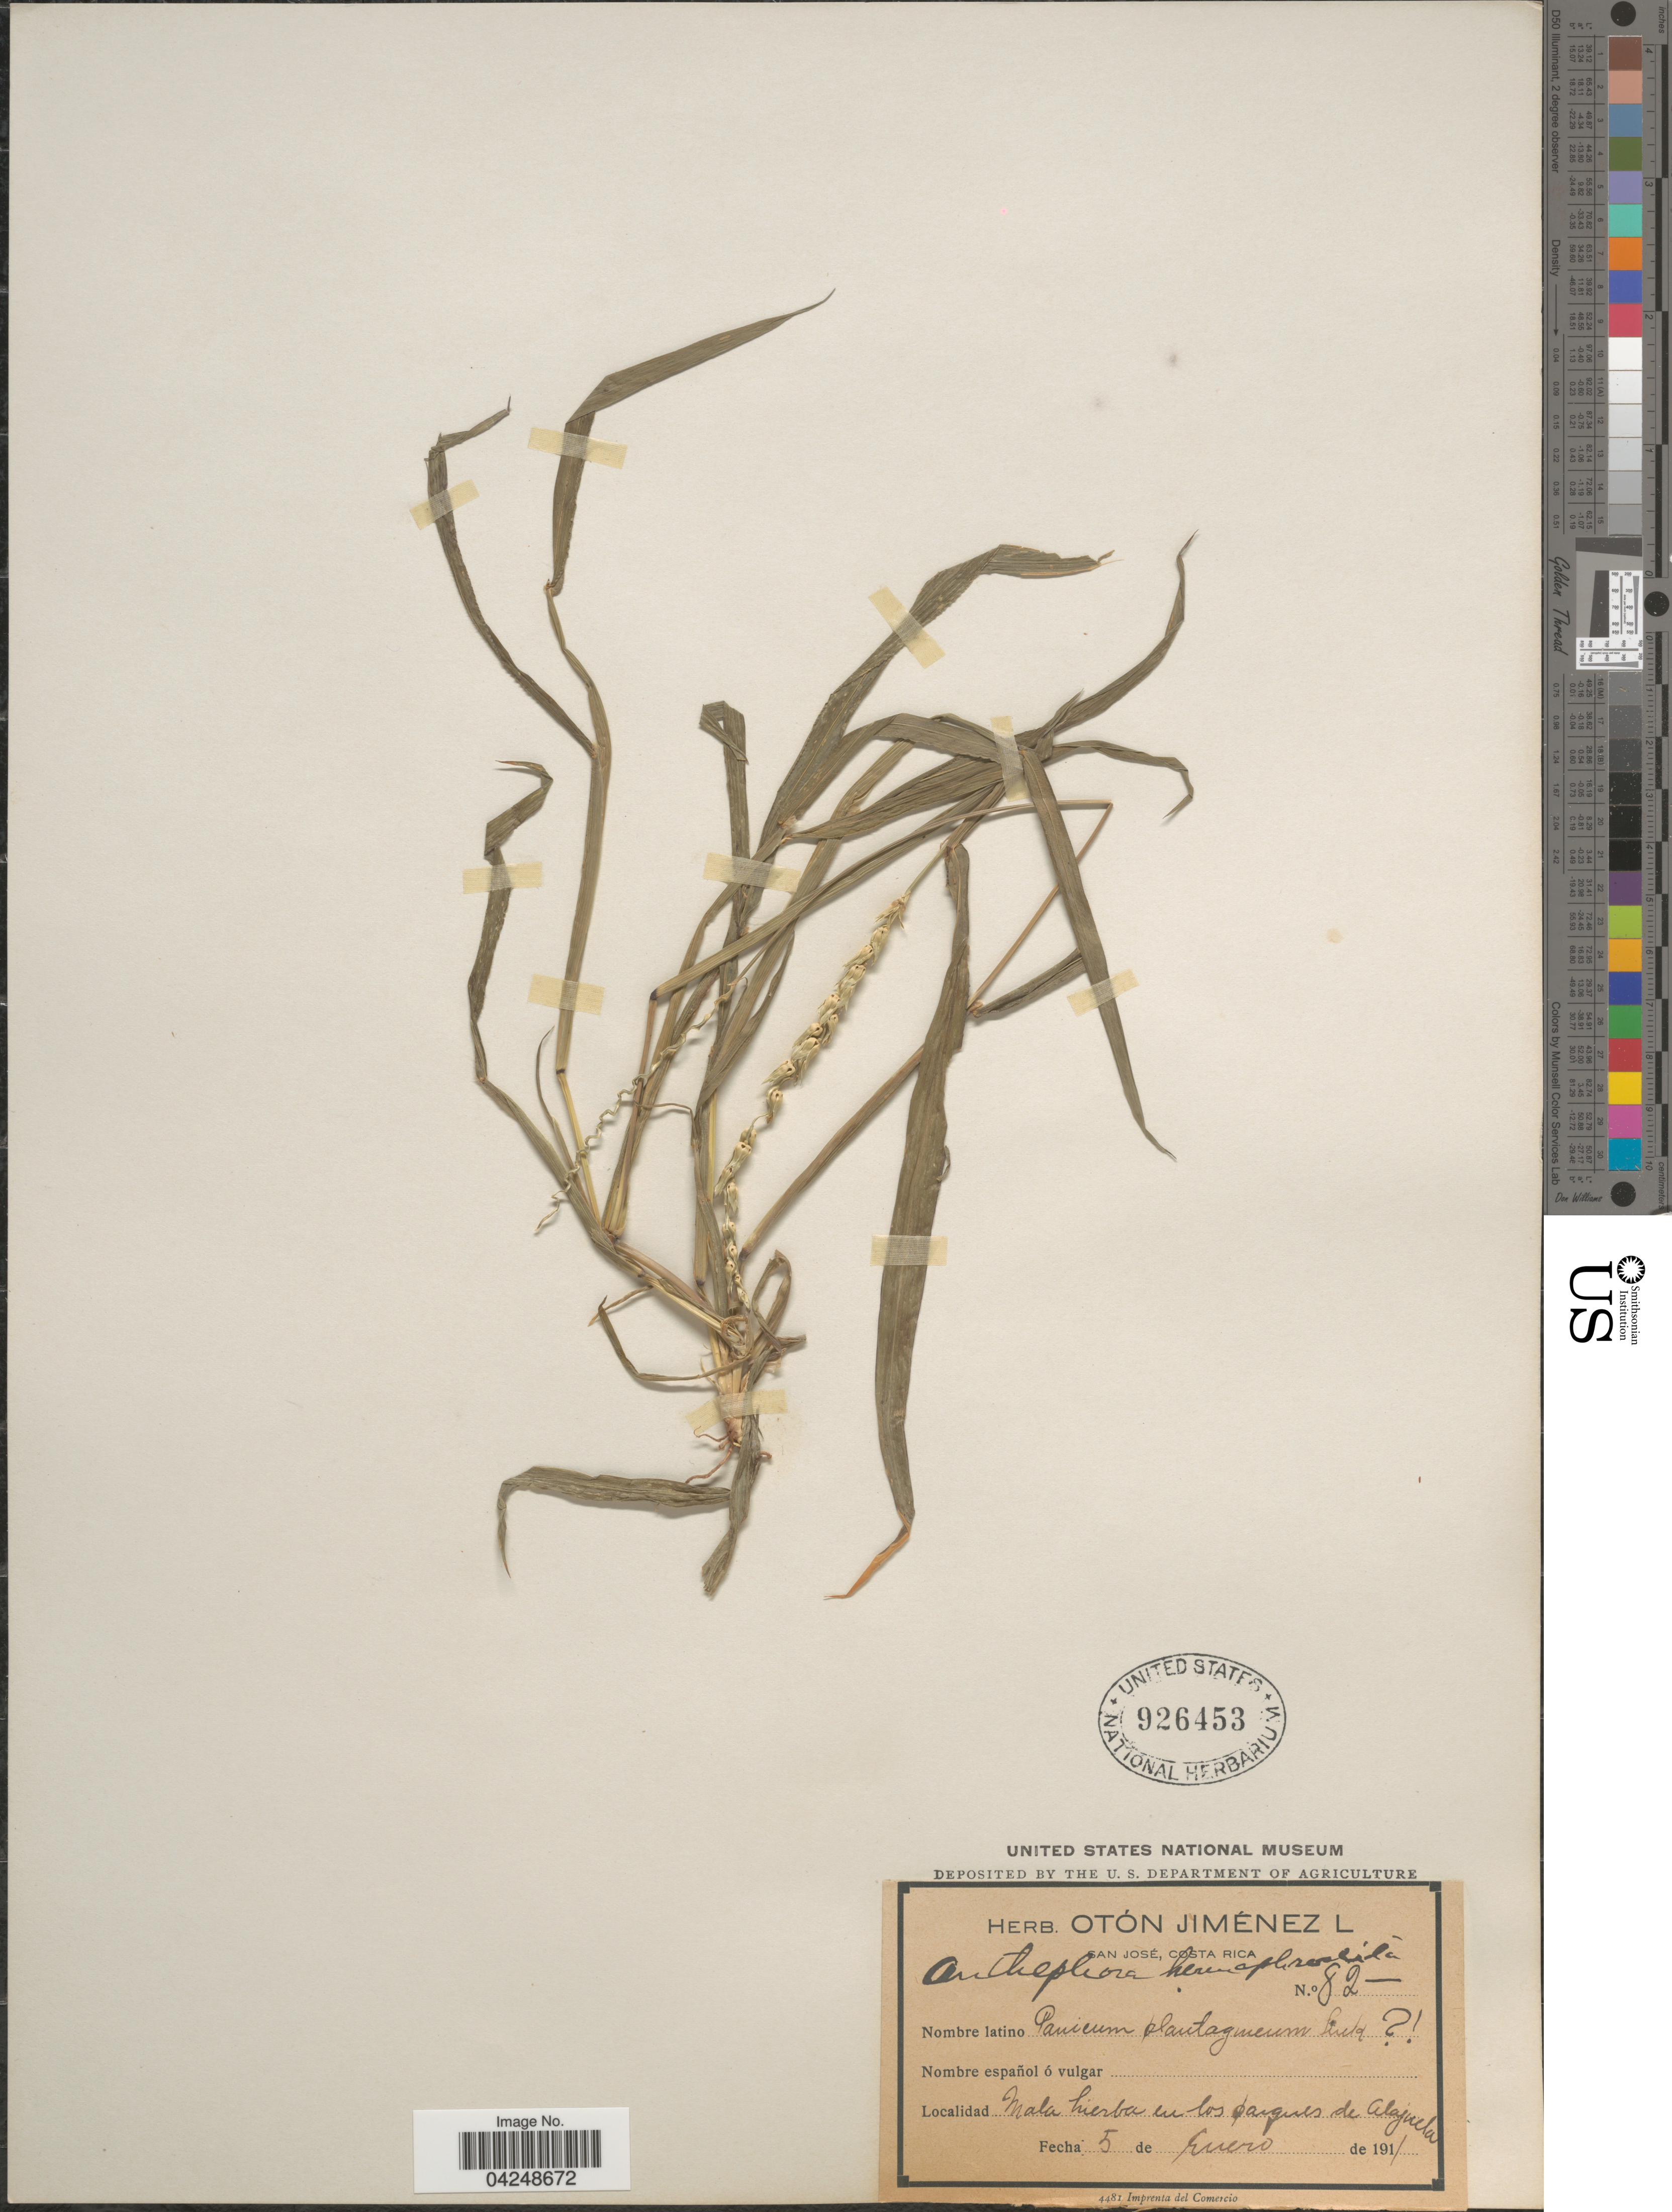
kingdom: Plantae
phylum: Tracheophyta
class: Liliopsida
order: Poales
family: Poaceae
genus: Anthephora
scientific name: Anthephora hermaphrodita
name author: (L.) Kuntze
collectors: O. Jimenez L.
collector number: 82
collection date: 1911-01-05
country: Costa Rica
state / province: Alajuela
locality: Mala hierba en los parques de Alajuela.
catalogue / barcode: US 926453